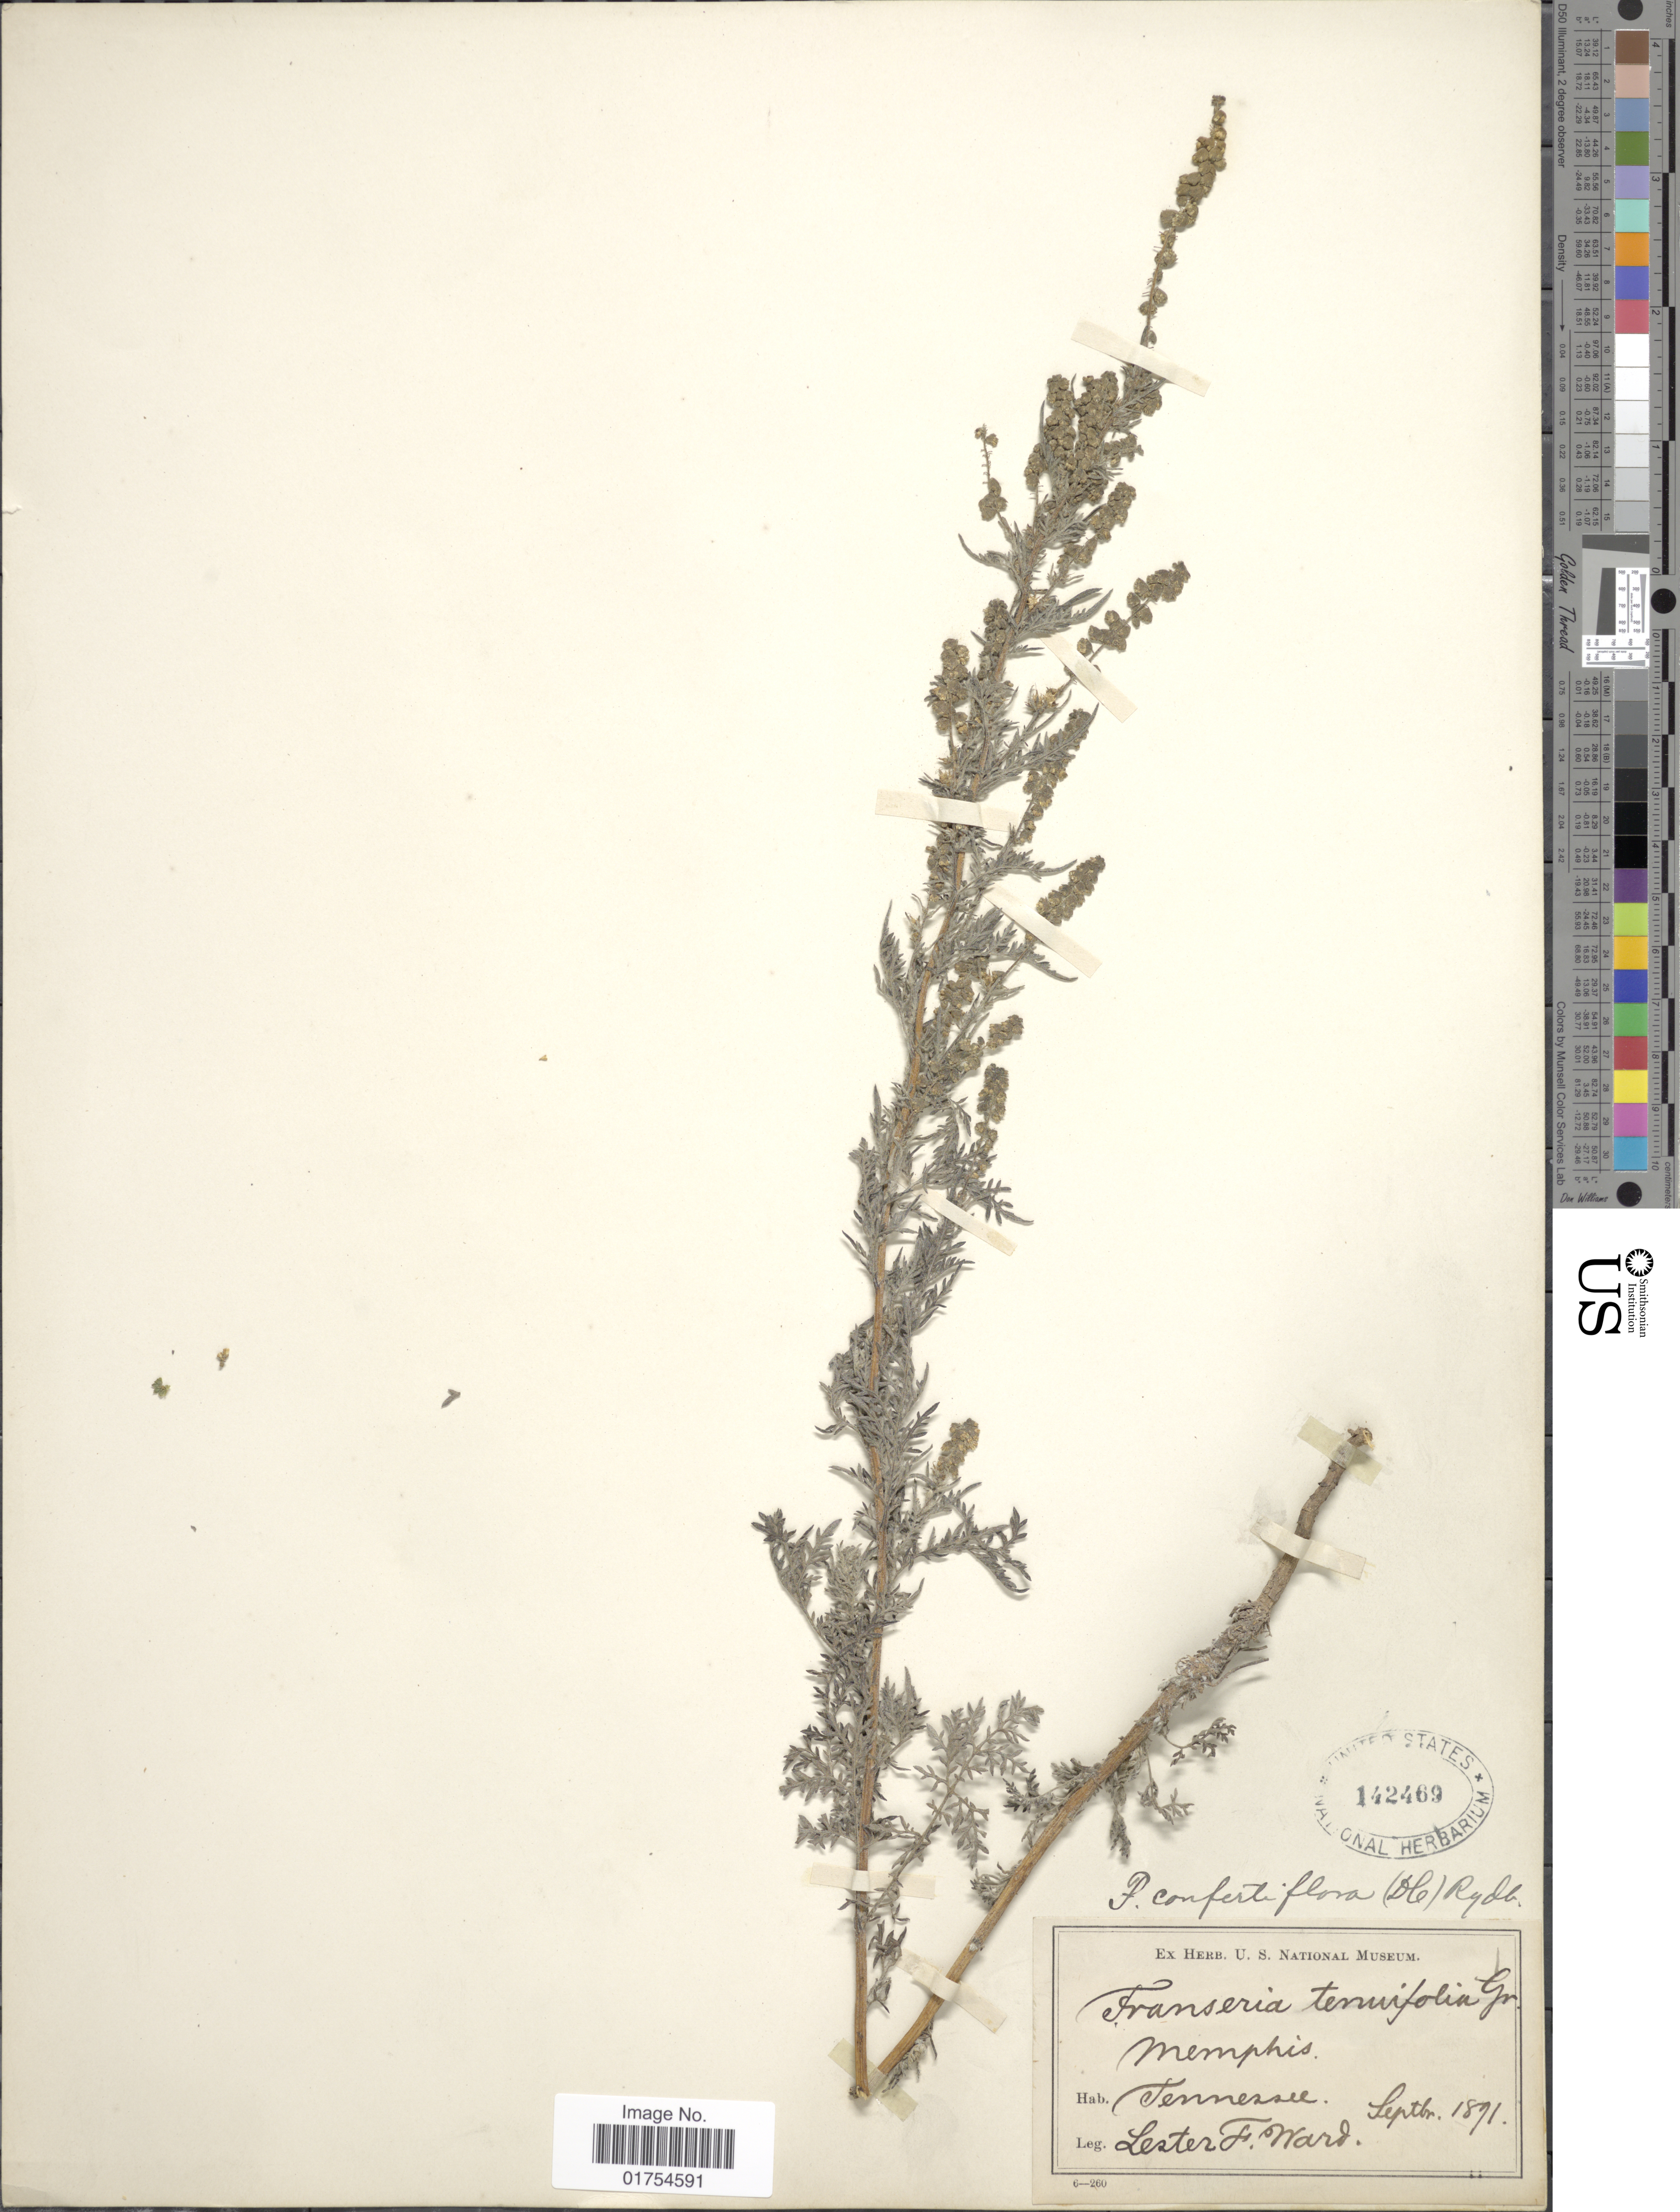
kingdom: Plantae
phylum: Tracheophyta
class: Magnoliopsida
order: Asterales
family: Asteraceae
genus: Franseria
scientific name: Franseria confertiflora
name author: (DC.) Rydb.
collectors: L. F. Ward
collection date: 1891-09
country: United States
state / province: Tennessee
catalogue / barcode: US 142469